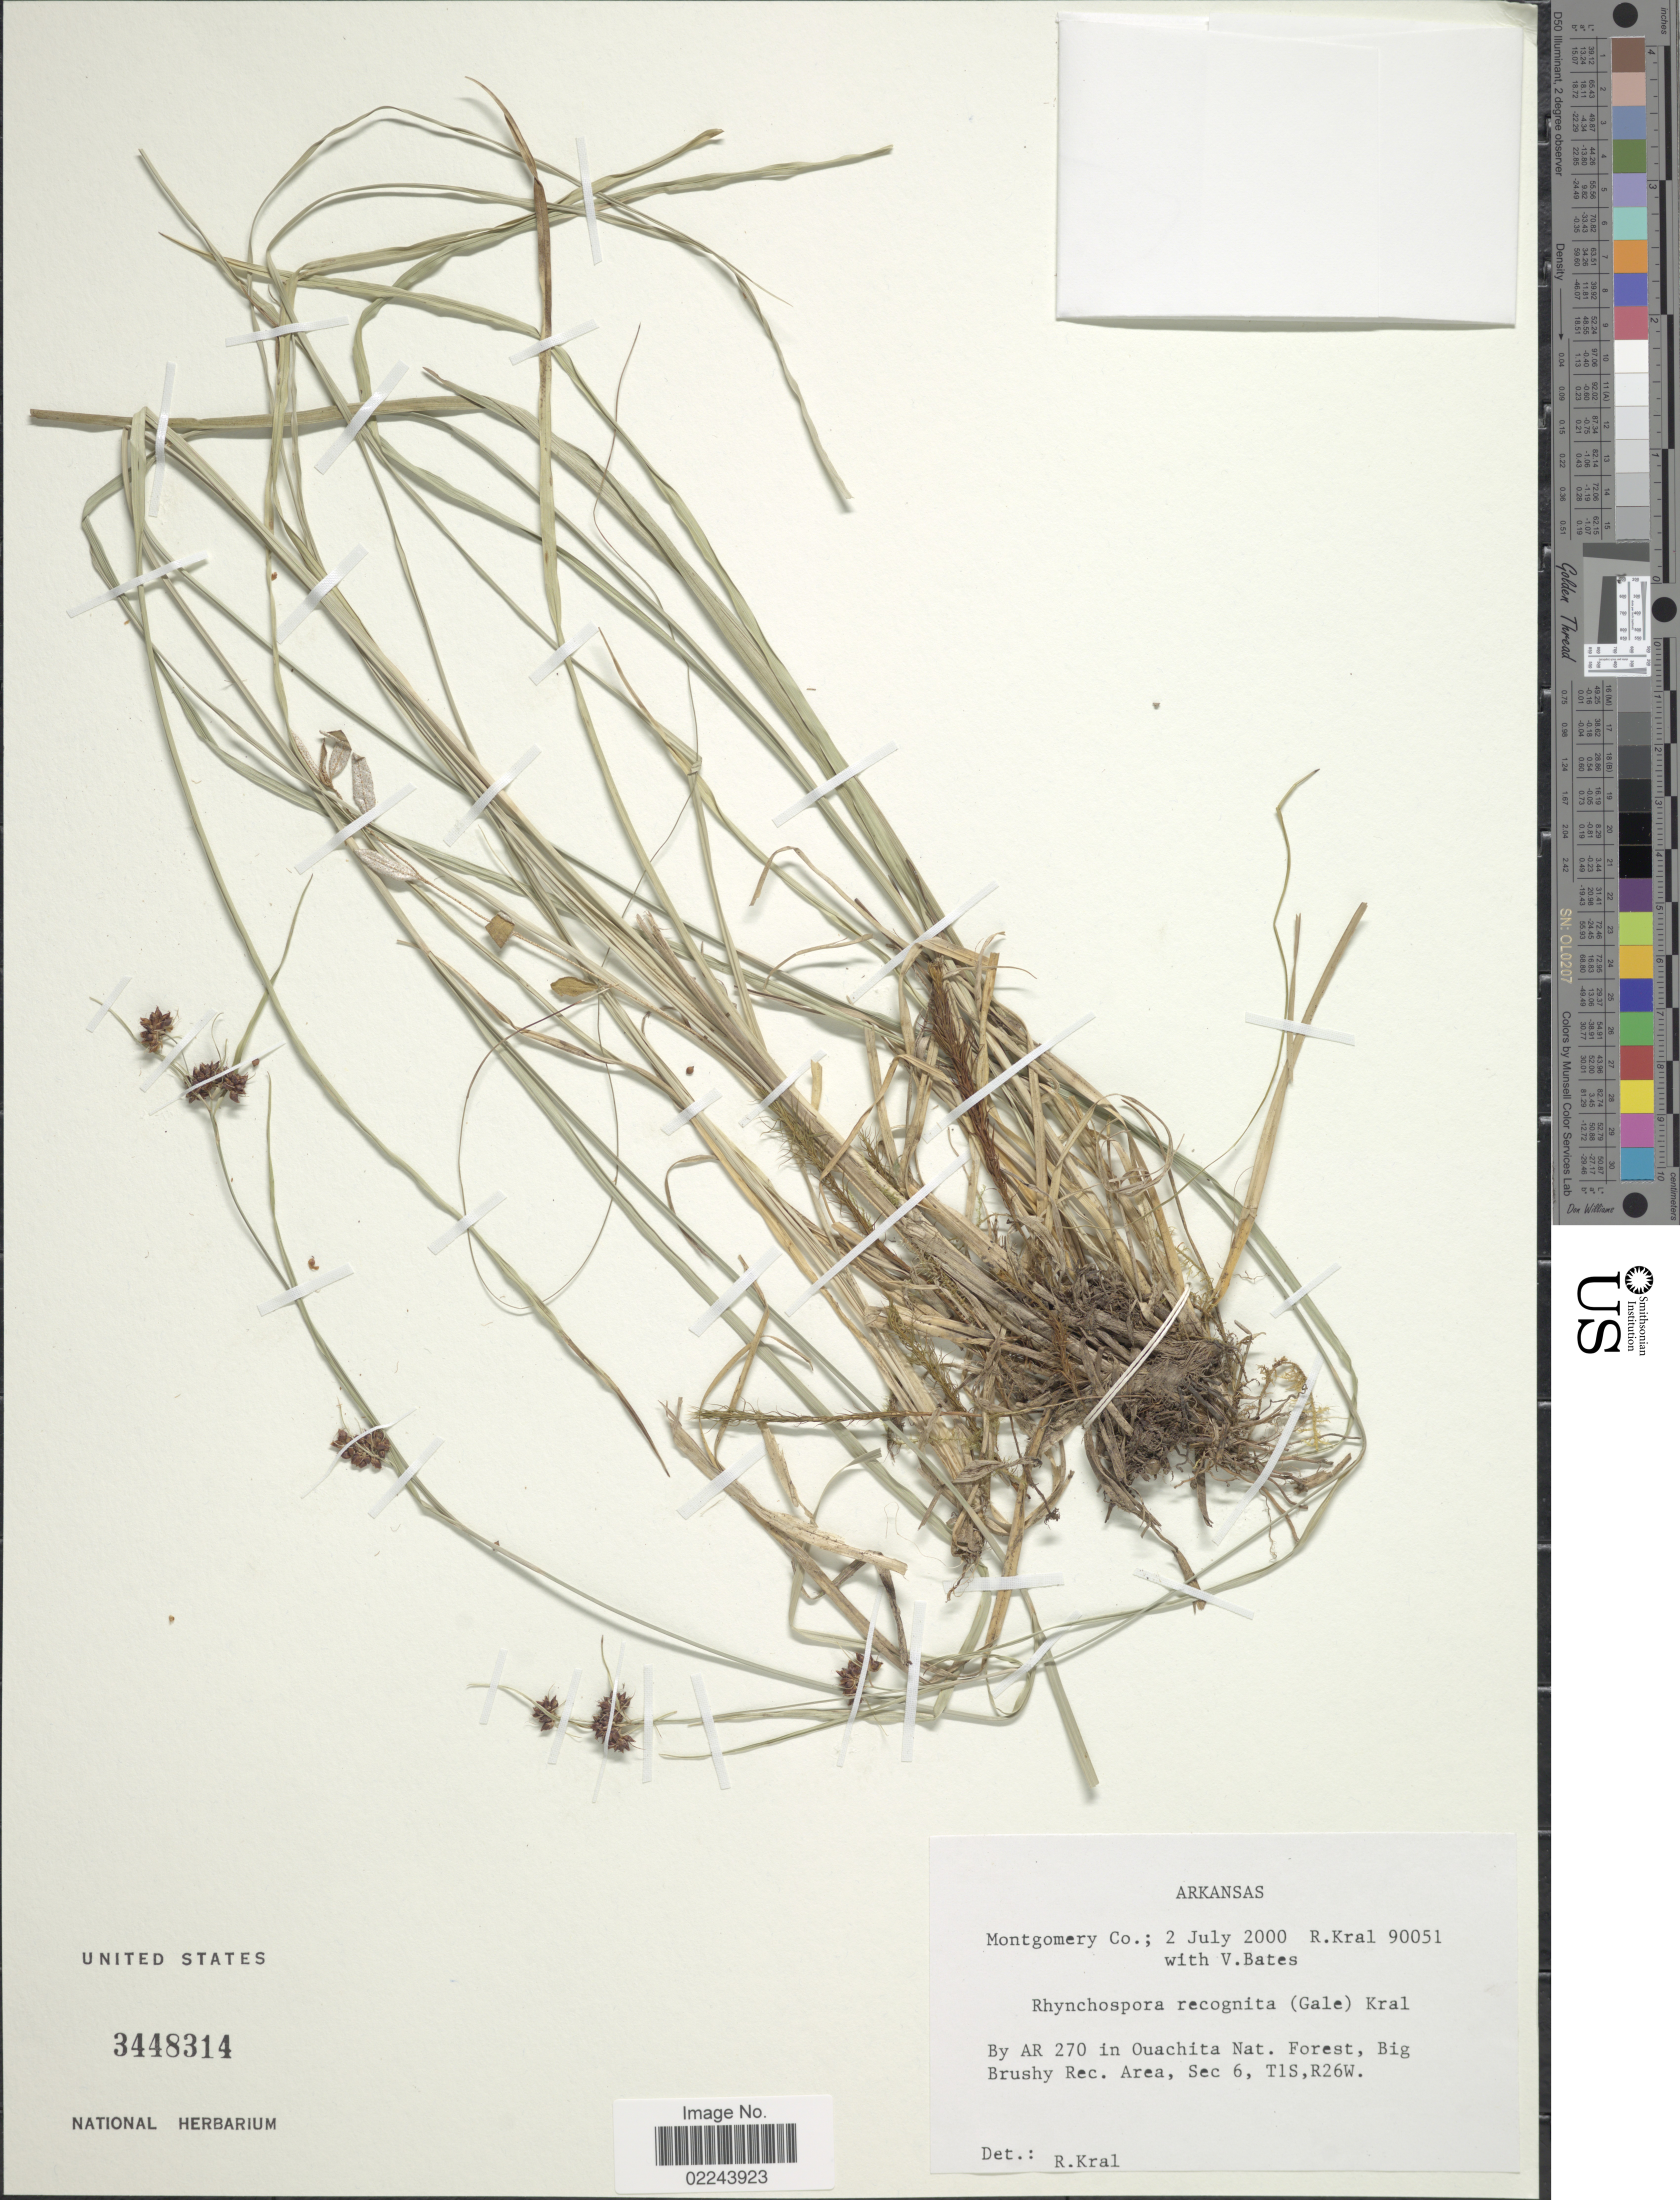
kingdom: Plantae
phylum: Tracheophyta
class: Liliopsida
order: Poales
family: Cyperaceae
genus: Rhynchospora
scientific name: Rhynchospora recognita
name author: (Gale) Kral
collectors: R. Kral & V. Bates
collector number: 90051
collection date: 2000-07-02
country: United States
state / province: Arkansas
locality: Montgomery Co., by AR 270 in Ouachita Nat. Forest, Big Brushy Rec. Area, Sec 6, T1S, R26W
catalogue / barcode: US 3448314